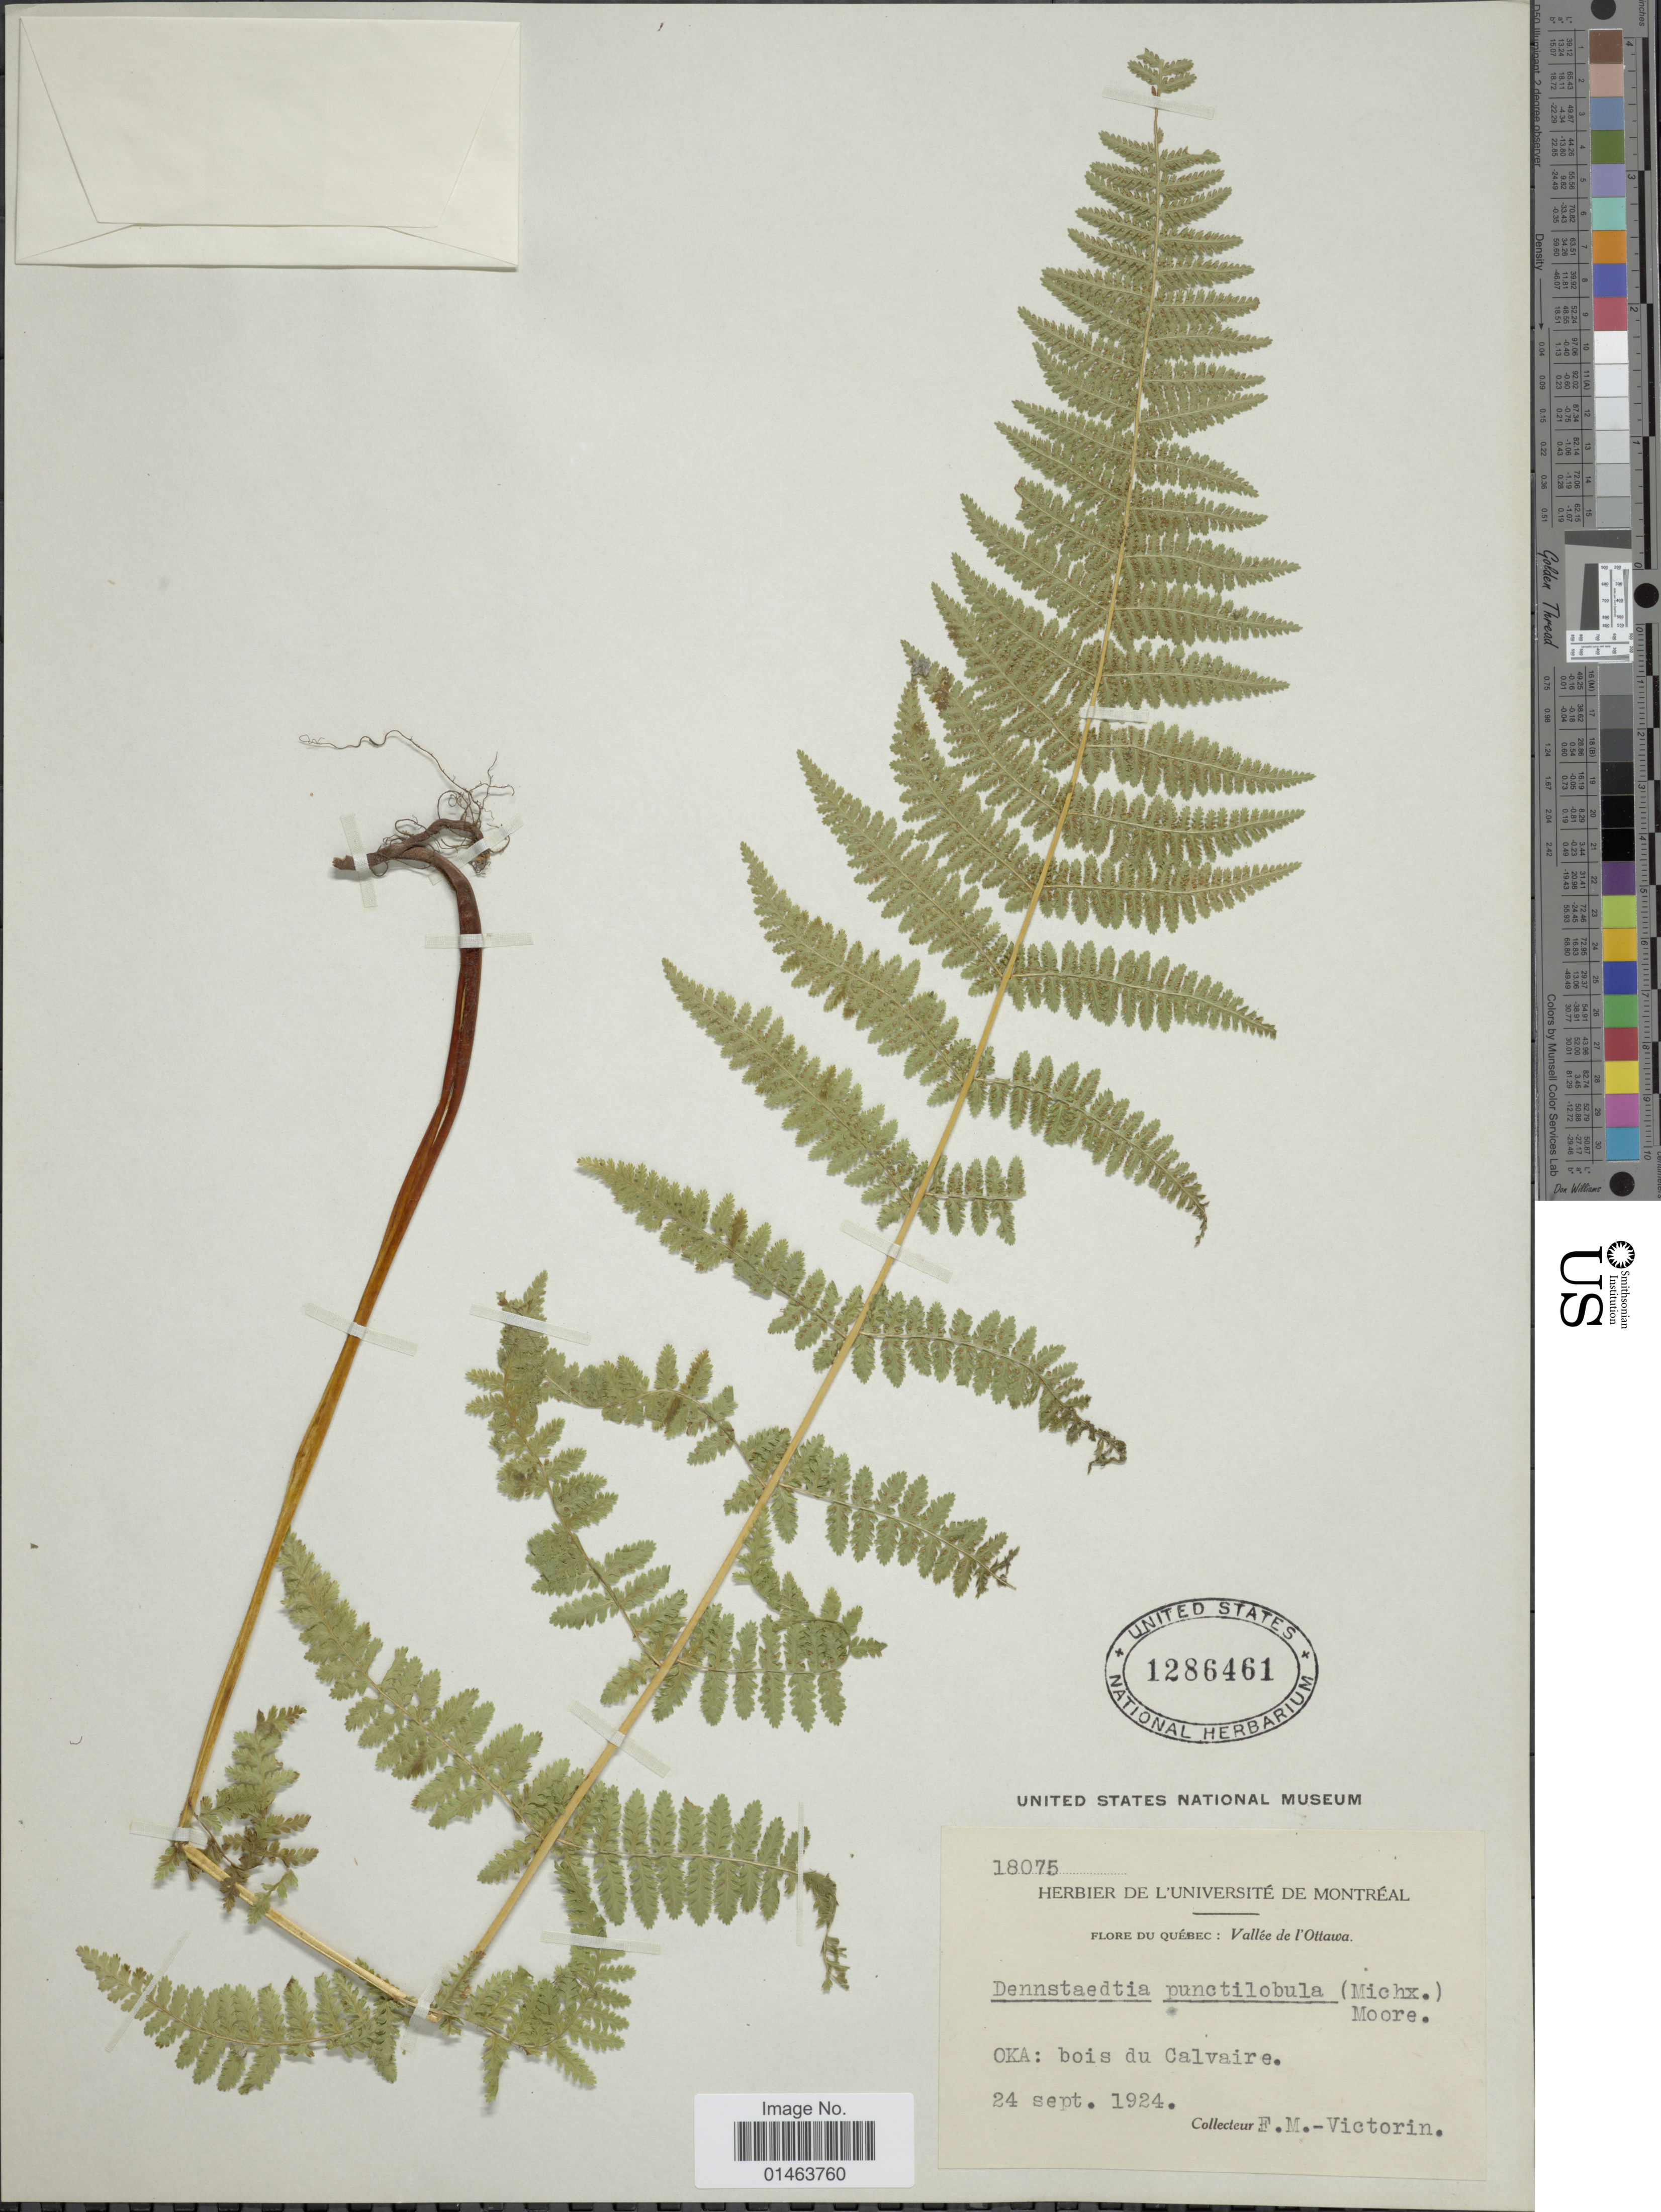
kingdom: Plantae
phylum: Tracheophyta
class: Polypodiopsida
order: Polypodiales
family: Dennstaedtiaceae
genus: Dennstaedtia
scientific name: Dennstaedtia punctilobula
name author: (Michx.) T. Moore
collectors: F. Victorin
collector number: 18075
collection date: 1924-09-24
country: Canada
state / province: Quebec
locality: Montreal, Quebec, Vallee de L'Ottawa, Oka: bois de Calvaire.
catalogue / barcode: US 1286461